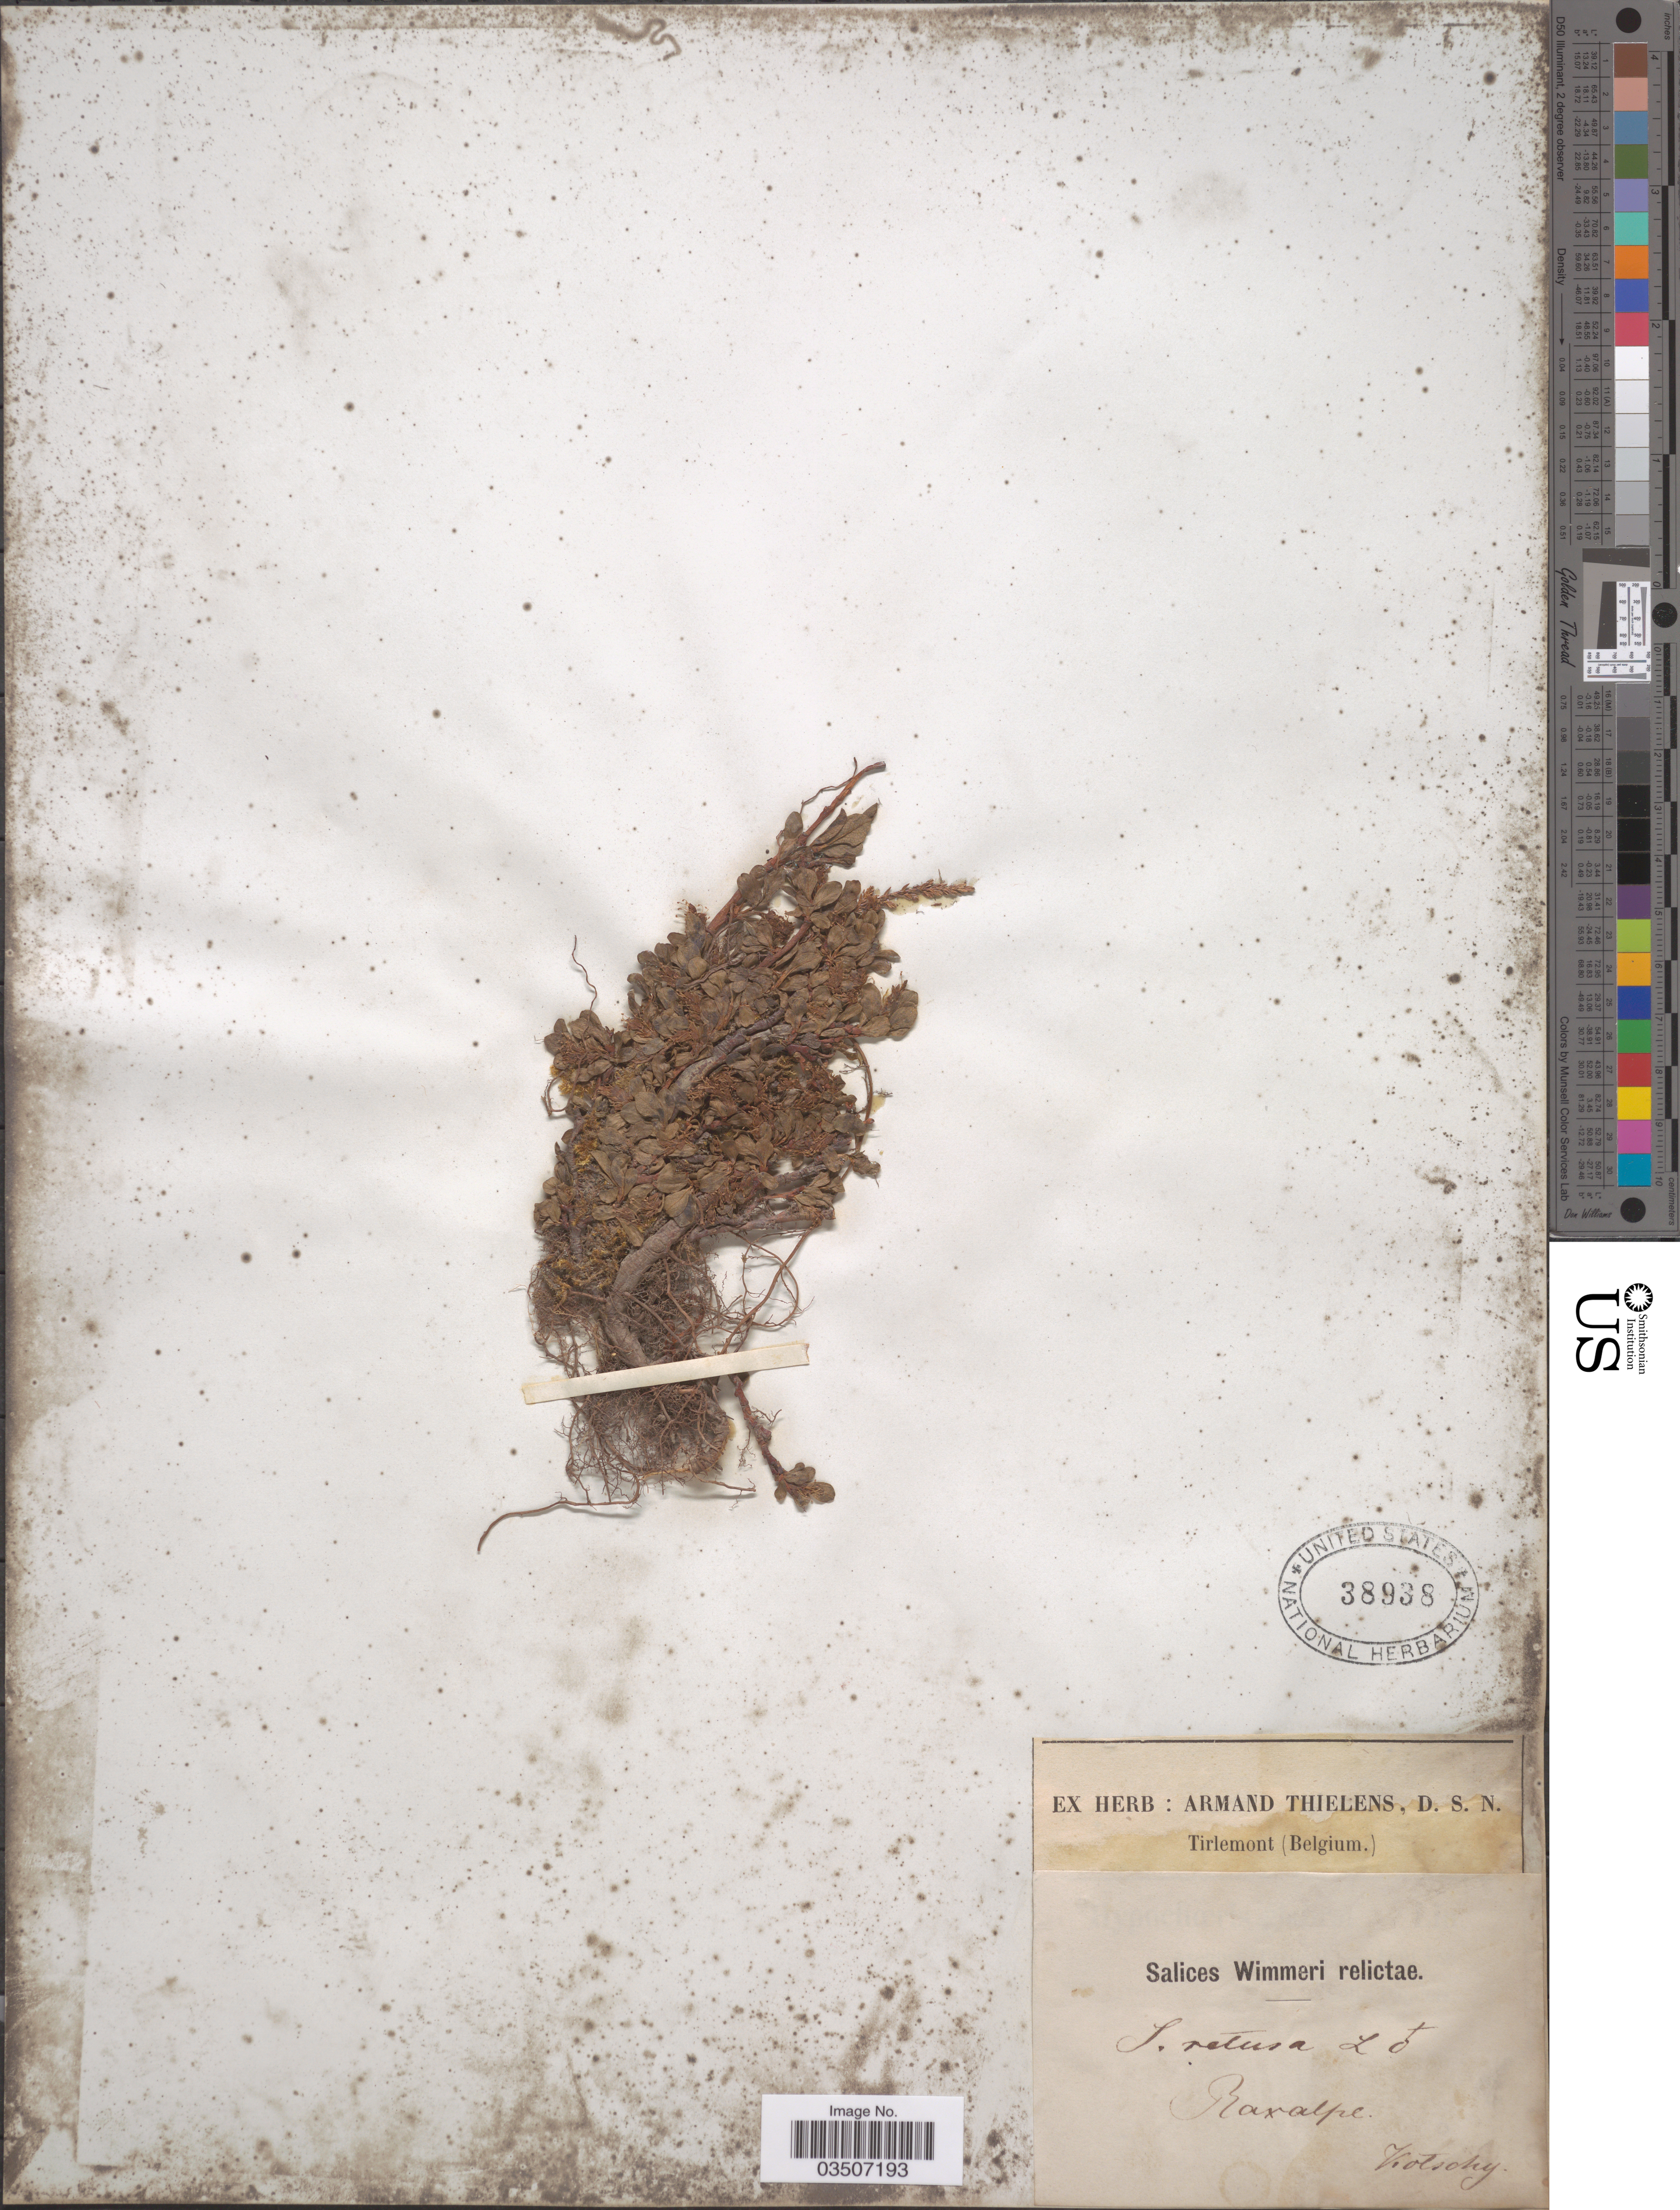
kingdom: Plantae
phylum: Tracheophyta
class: Magnoliopsida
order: Malpighiales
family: Salicaceae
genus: Salix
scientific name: Salix retusa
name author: L.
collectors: Kotschy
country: Austria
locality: Raxalpe.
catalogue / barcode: US 38938